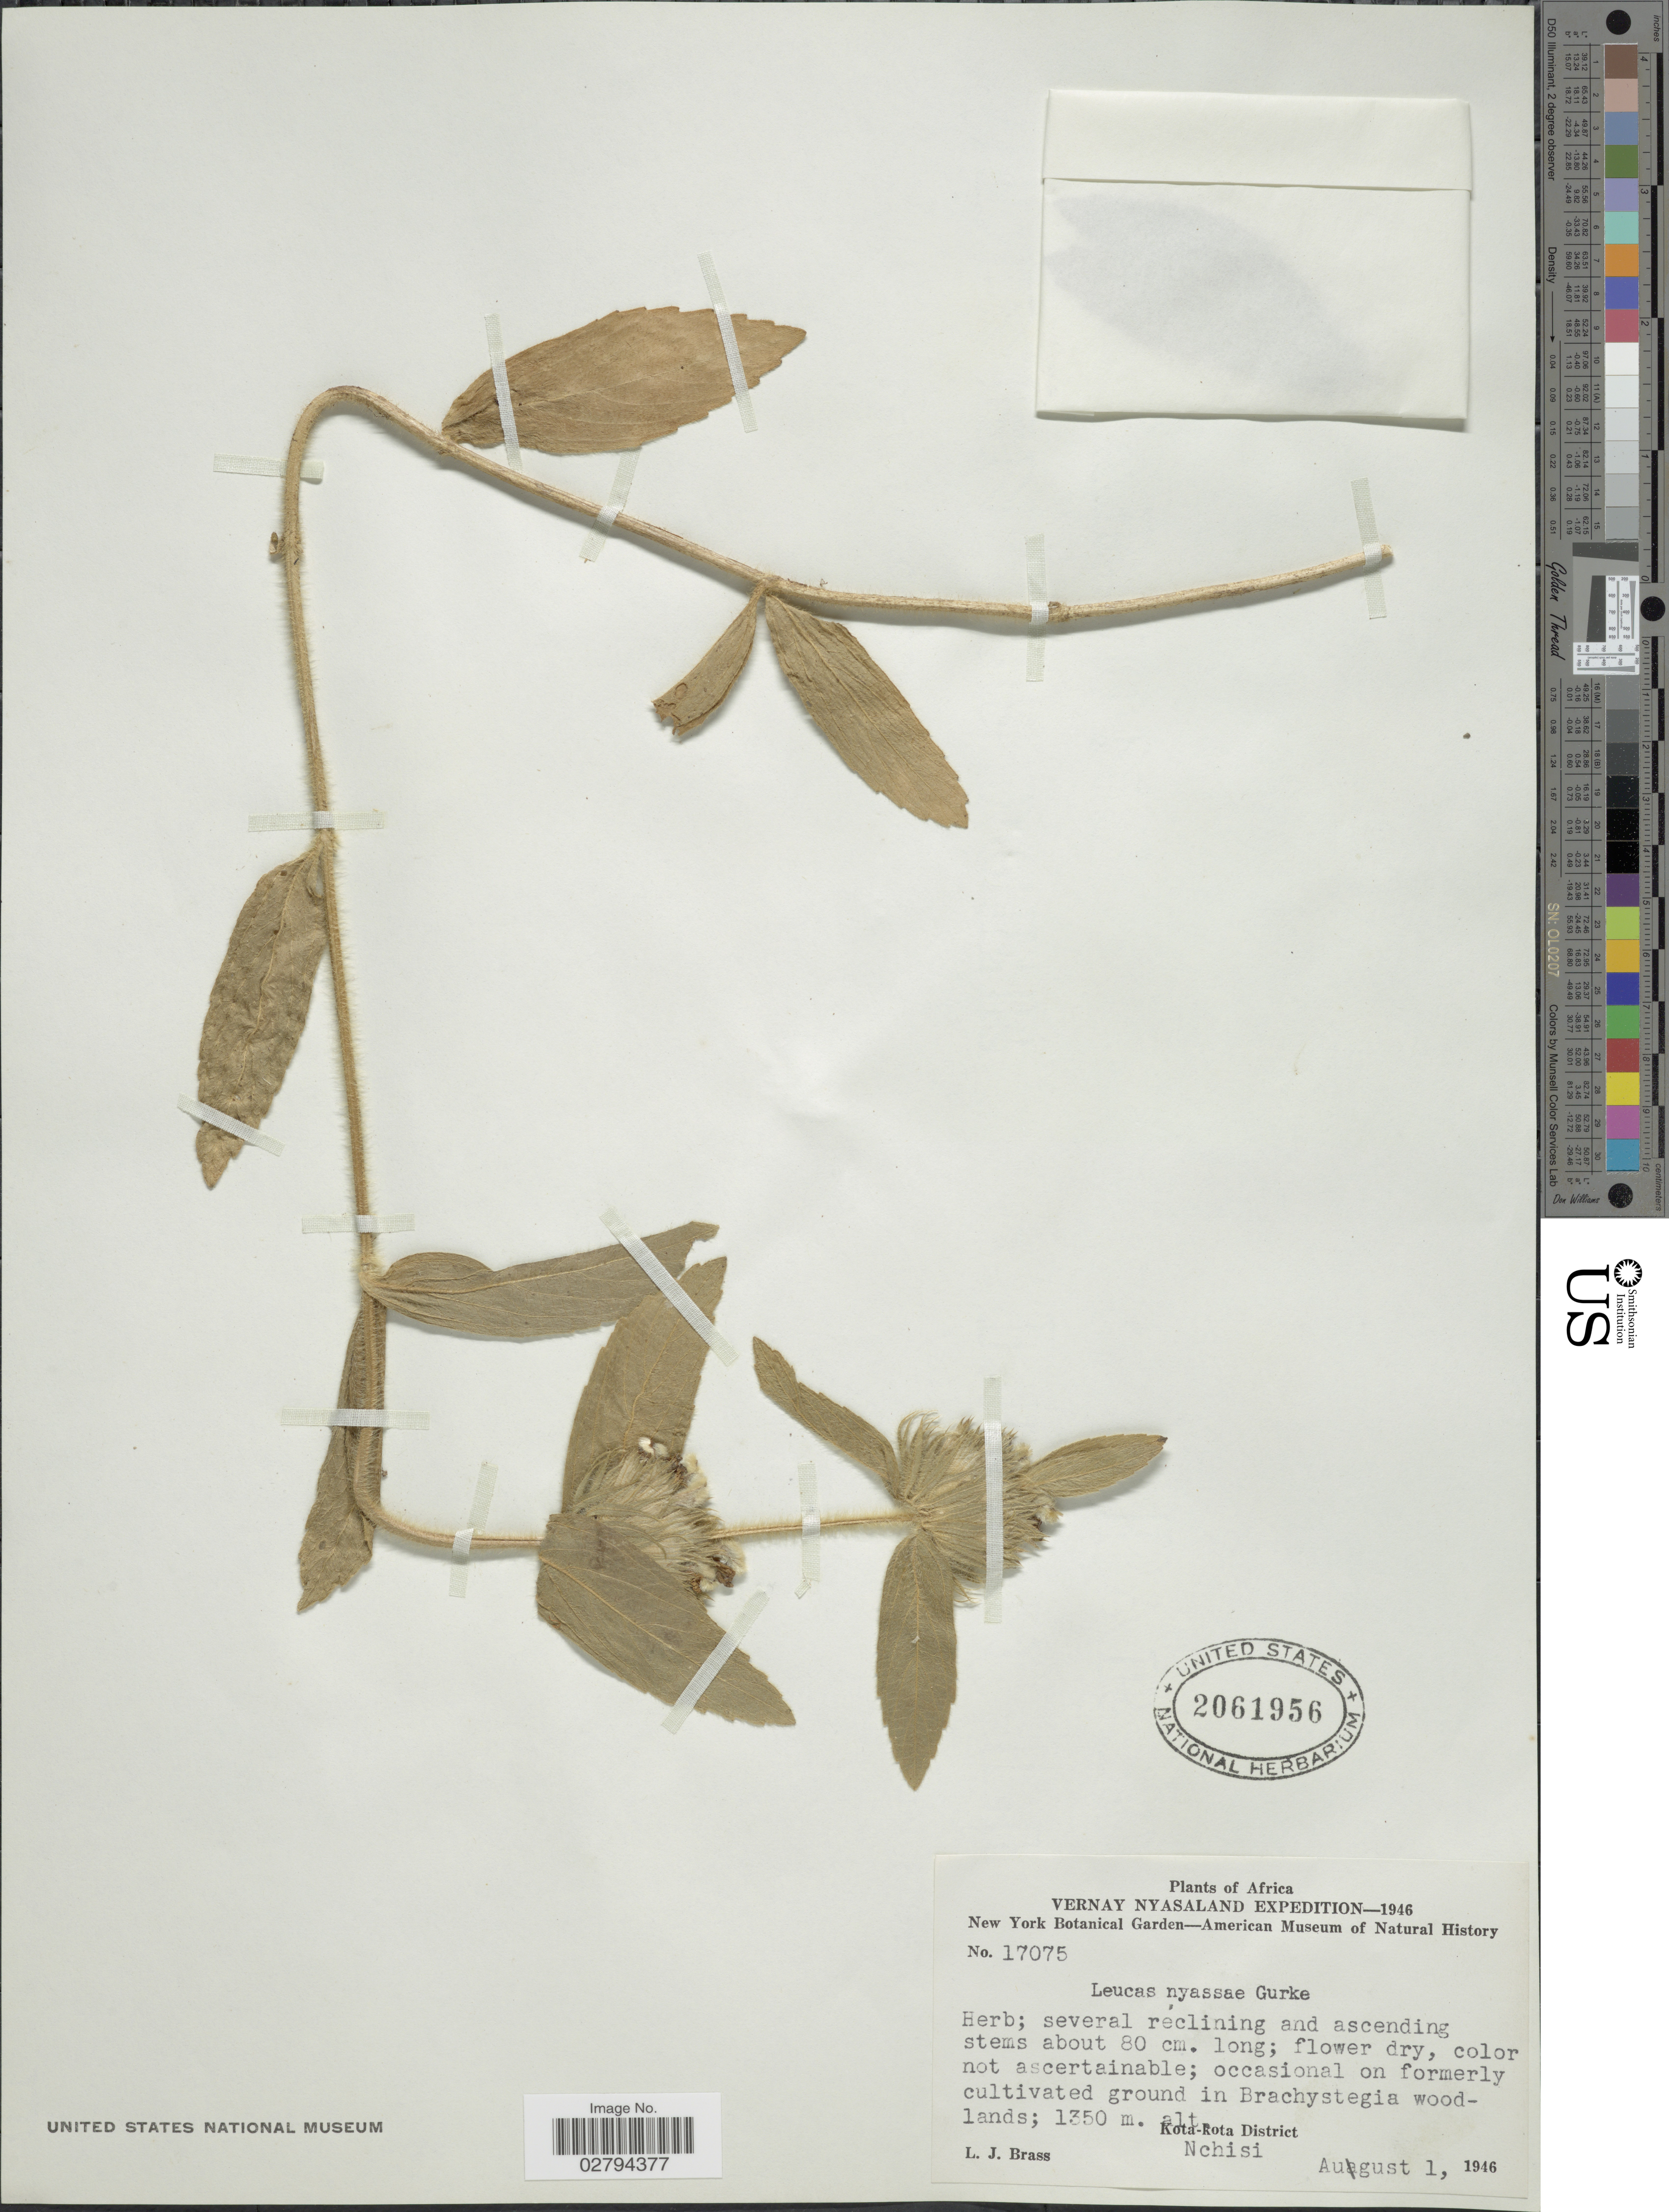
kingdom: Plantae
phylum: Tracheophyta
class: Magnoliopsida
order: Lamiales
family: Lamiaceae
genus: Leucas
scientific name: Leucas nyassae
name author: Gürke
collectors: L. J. Brass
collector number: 17075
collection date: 1946-08-01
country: Malawi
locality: Nyasaland. Kota-Kota District. Nchisi.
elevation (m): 1350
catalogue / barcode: US 2061956